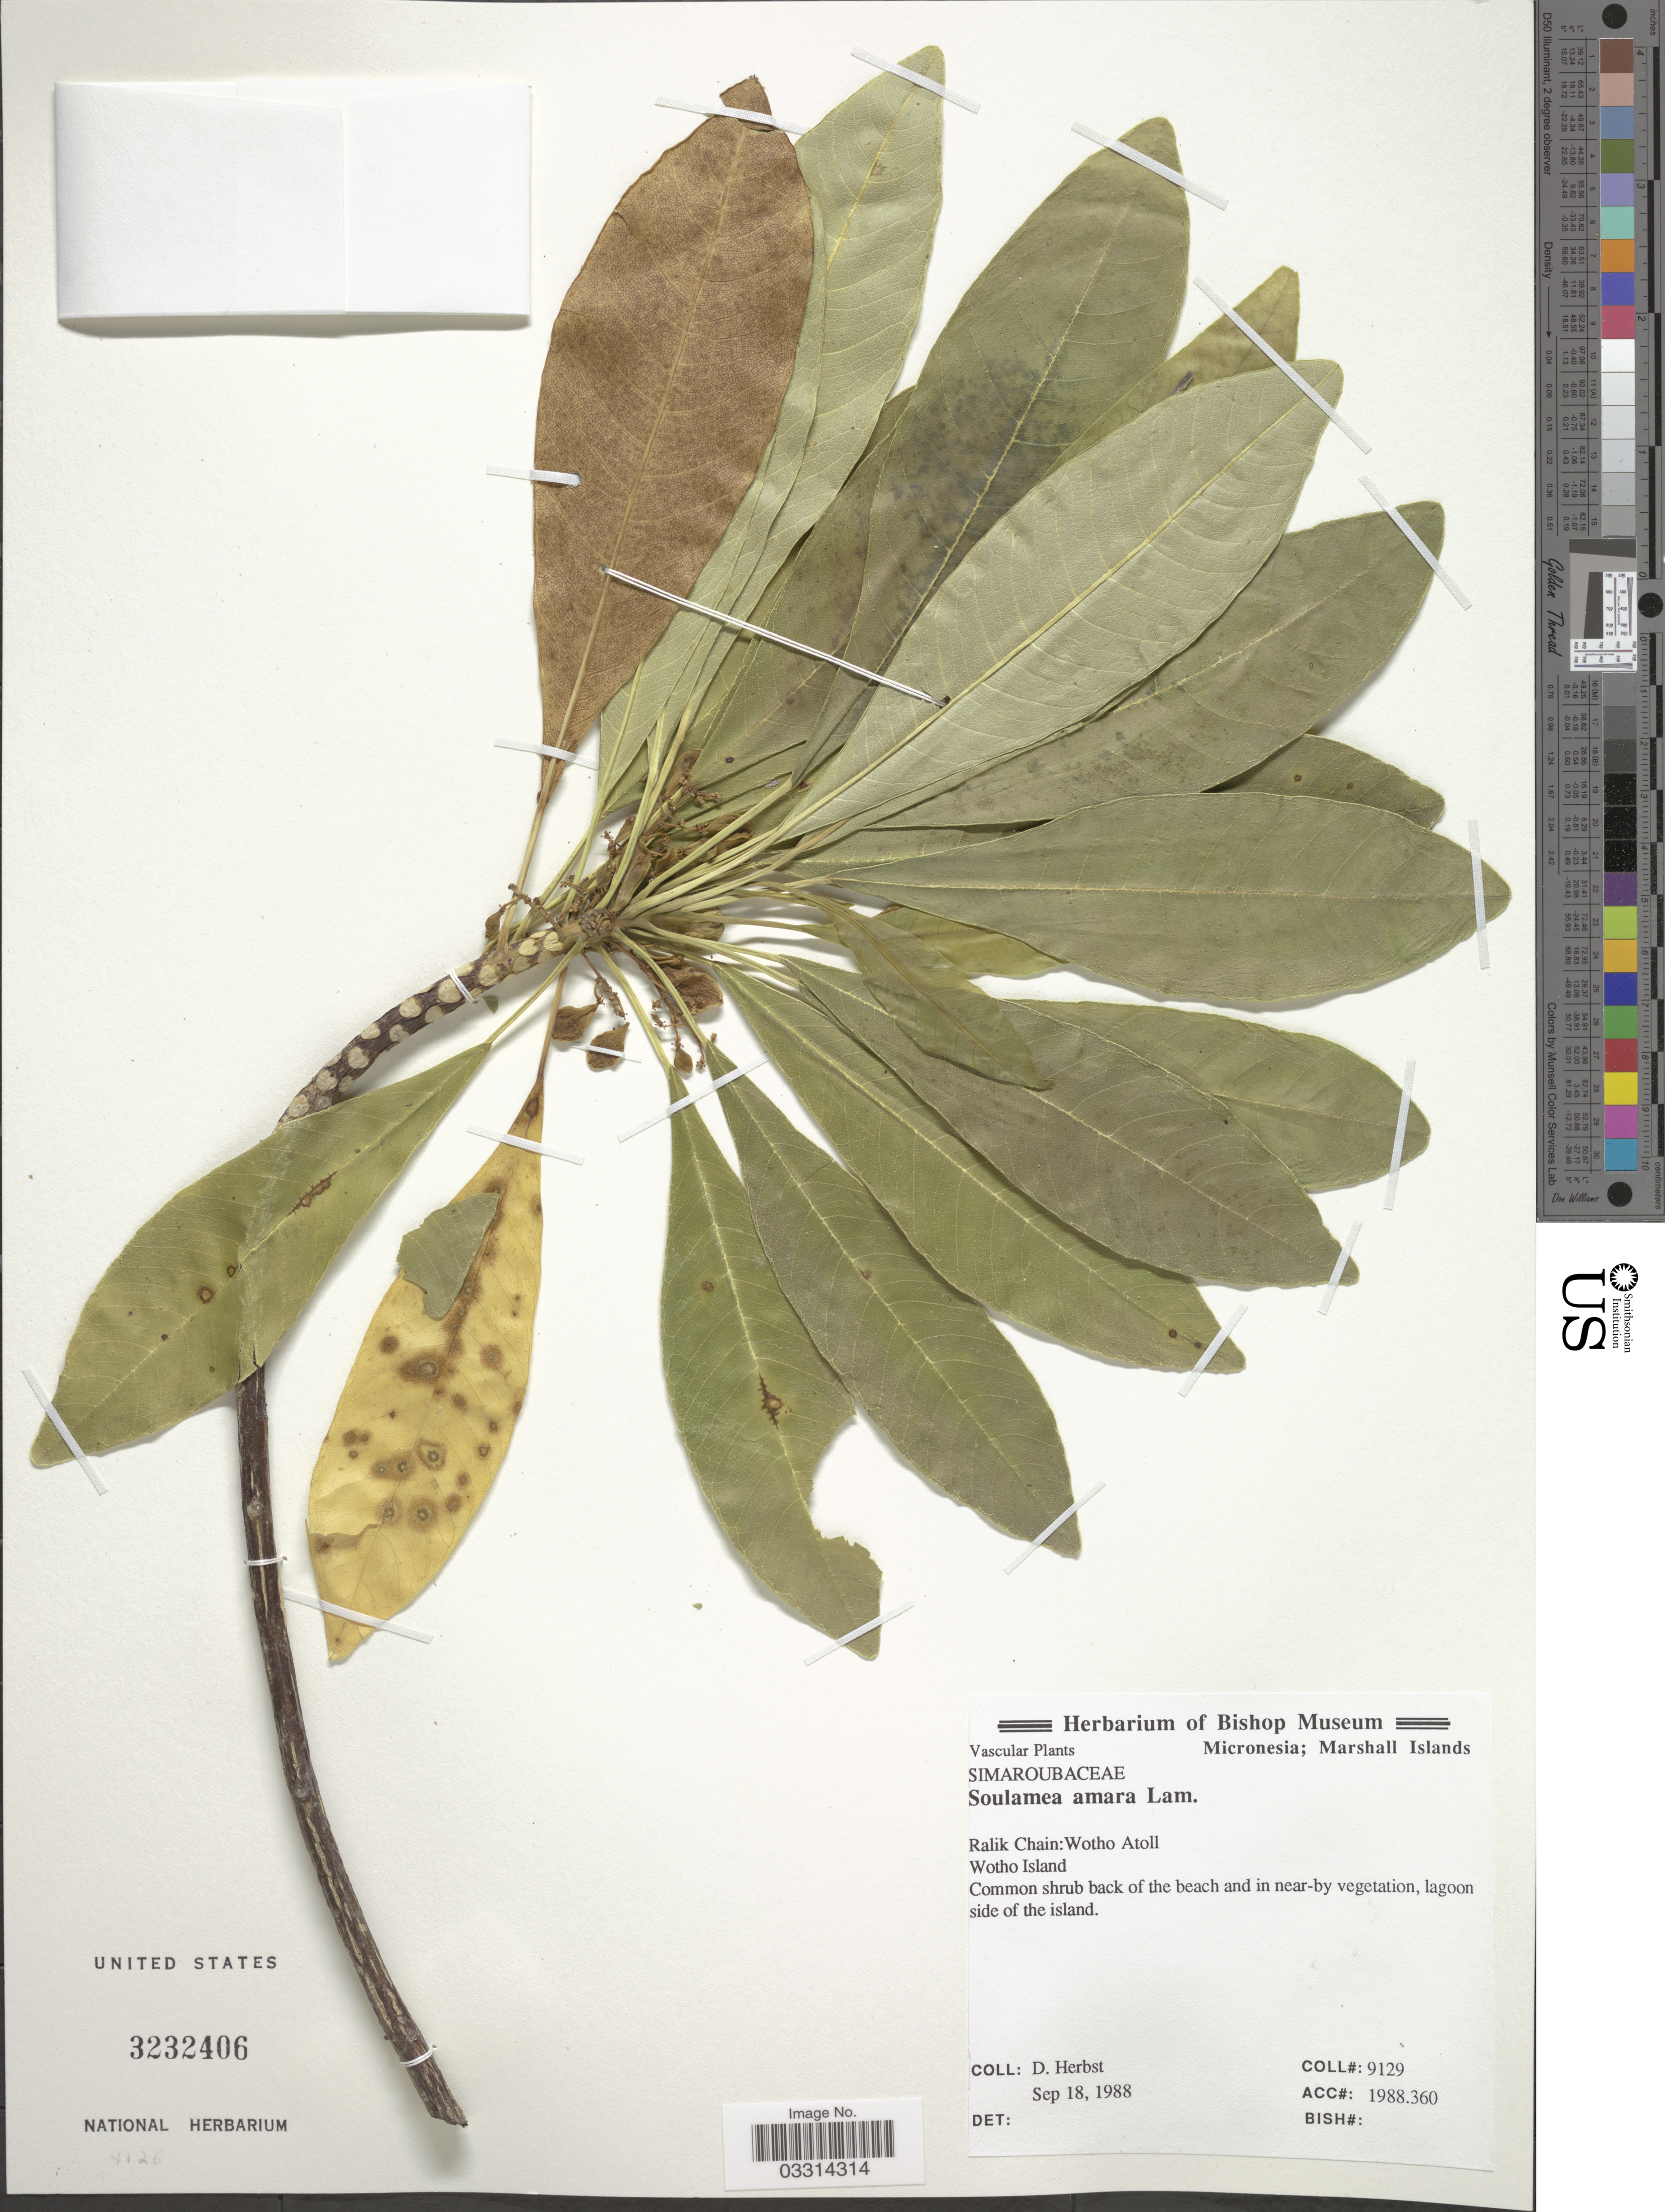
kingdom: Plantae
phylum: Tracheophyta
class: Magnoliopsida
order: Sapindales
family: Simaroubaceae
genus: Soulamea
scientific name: Soulamea amara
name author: Lam.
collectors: D. Herbst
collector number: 9129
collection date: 1988-09-18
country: Marshall Islands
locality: Ralik Chain: Wotho Atoll. Wotho Island.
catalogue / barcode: US 3232406